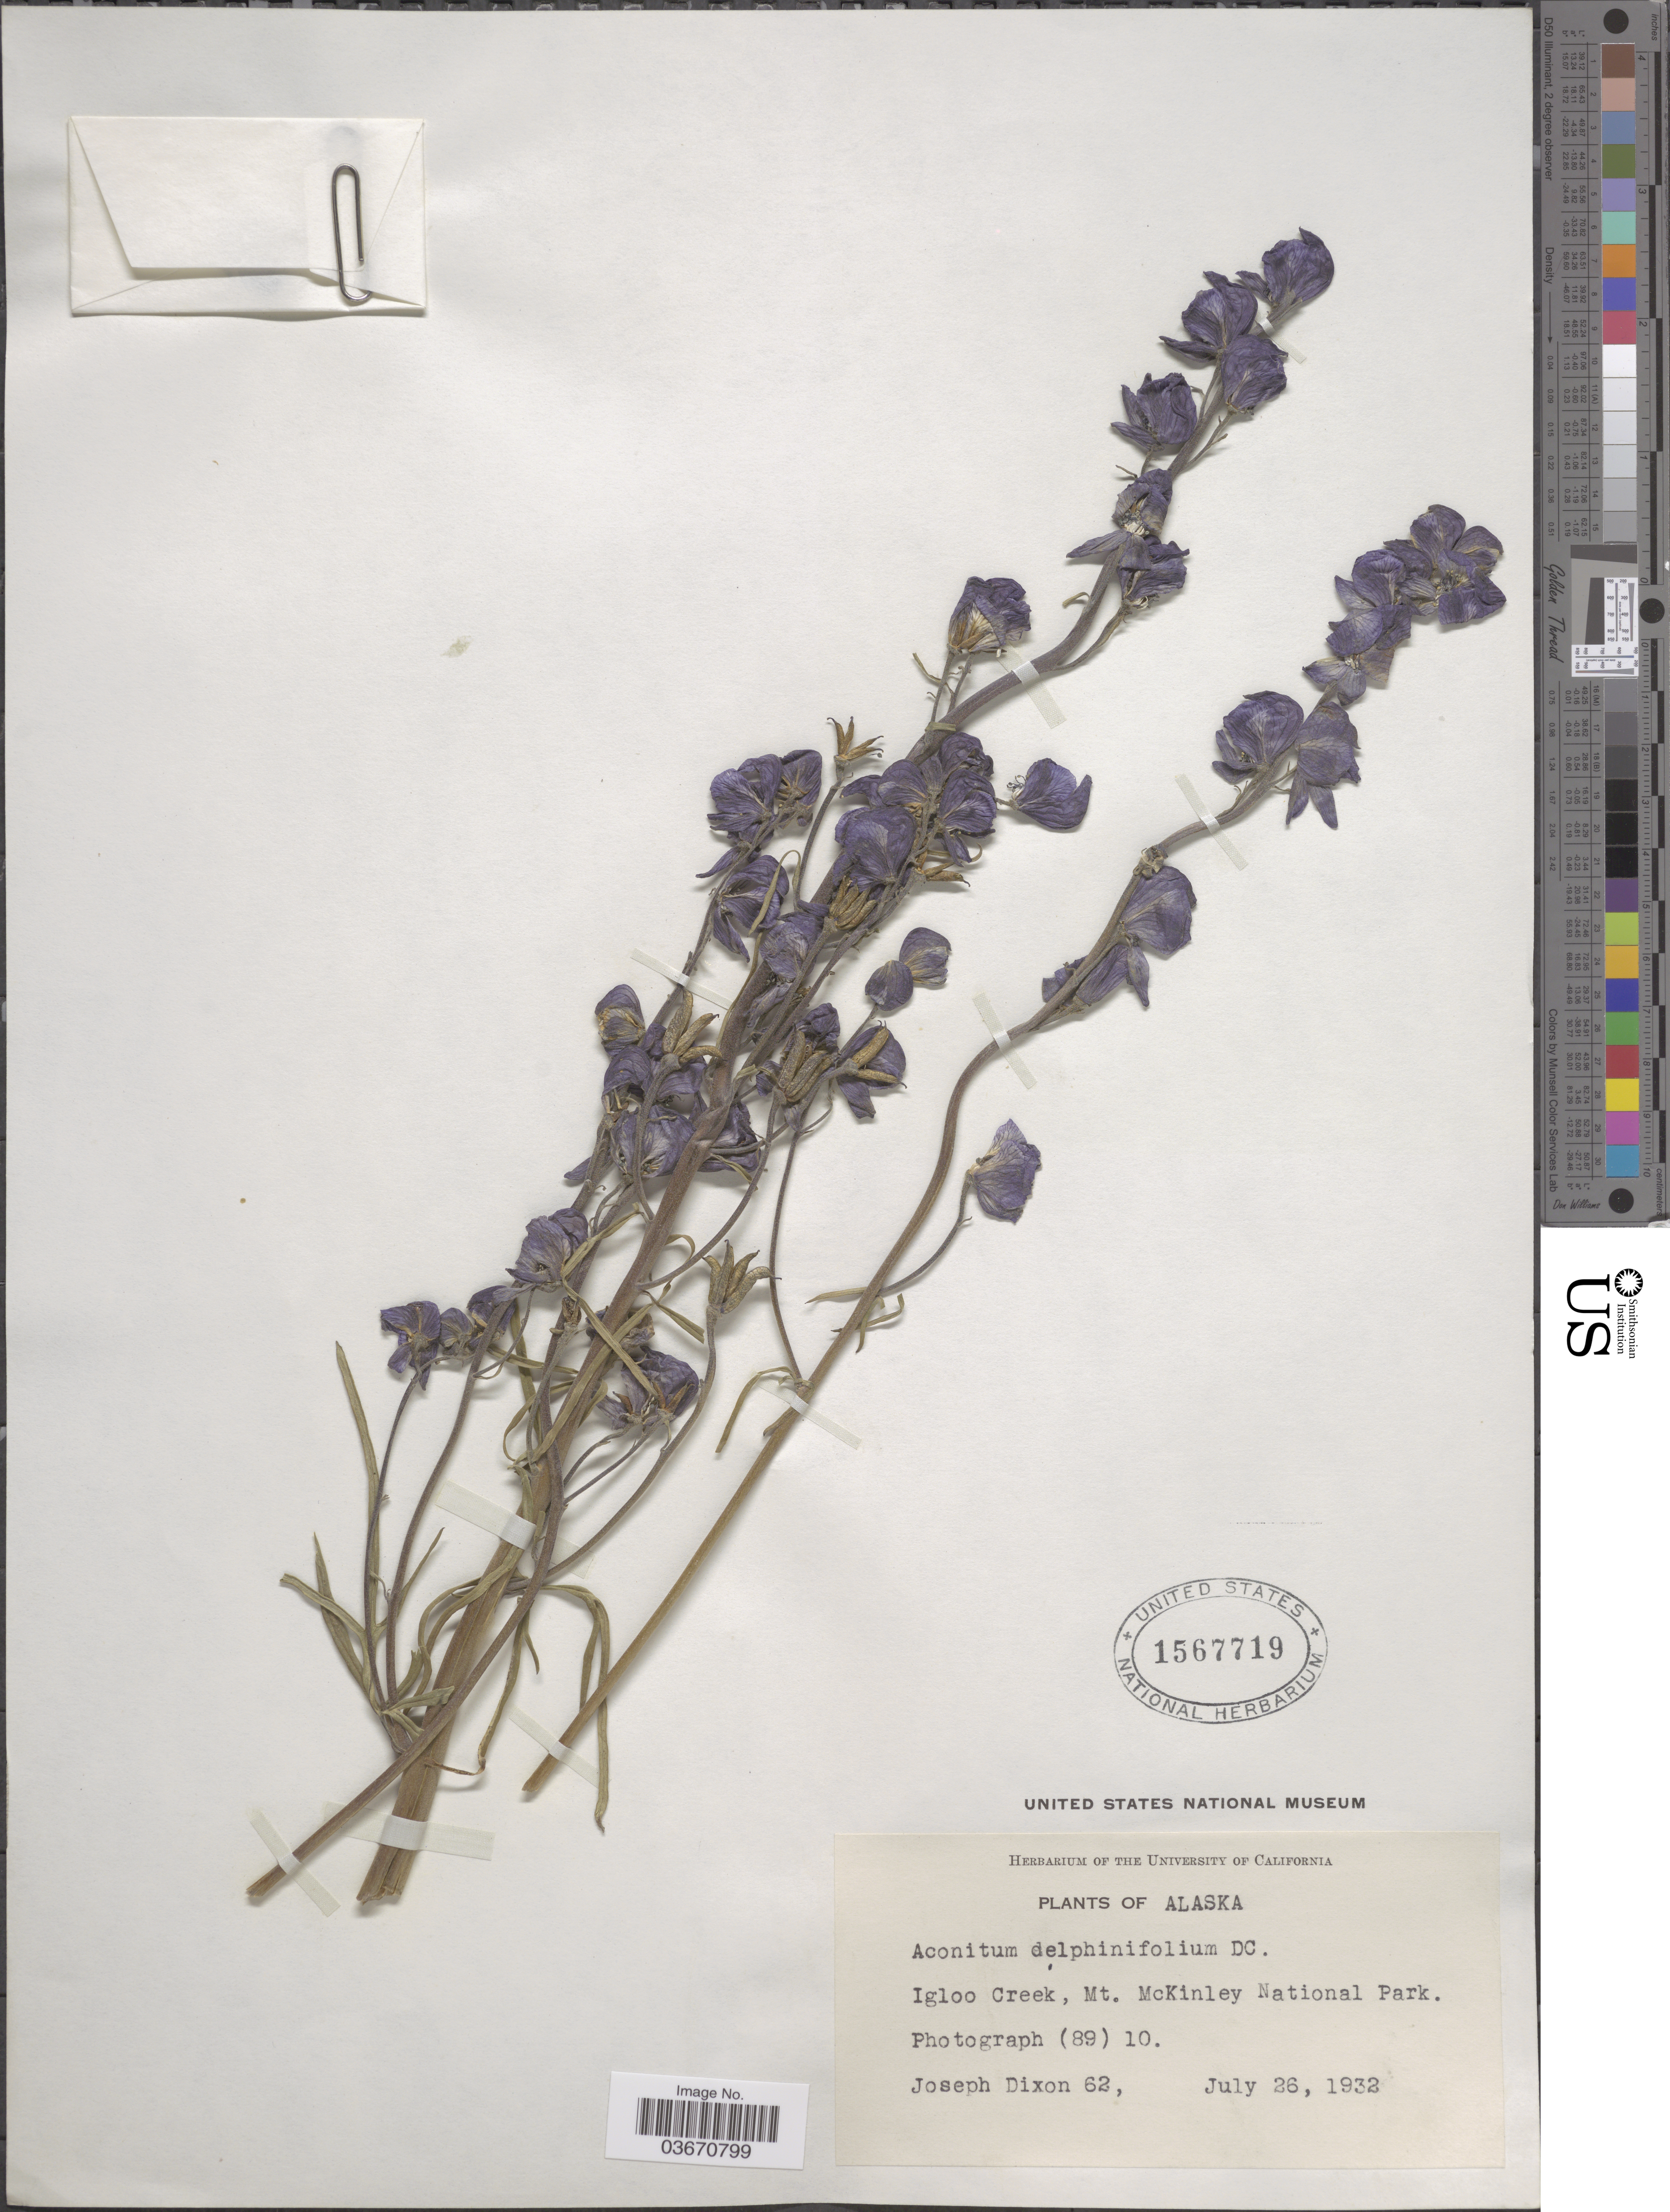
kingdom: Plantae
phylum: Tracheophyta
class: Magnoliopsida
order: Ranunculales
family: Ranunculaceae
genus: Aconitum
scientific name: Aconitum delphinifolium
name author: DC.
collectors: J. Dixon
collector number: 62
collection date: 1932-07-26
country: United States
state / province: Alaska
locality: Igloo Creek, Mt. McKinley National Park.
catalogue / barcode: US 1567719